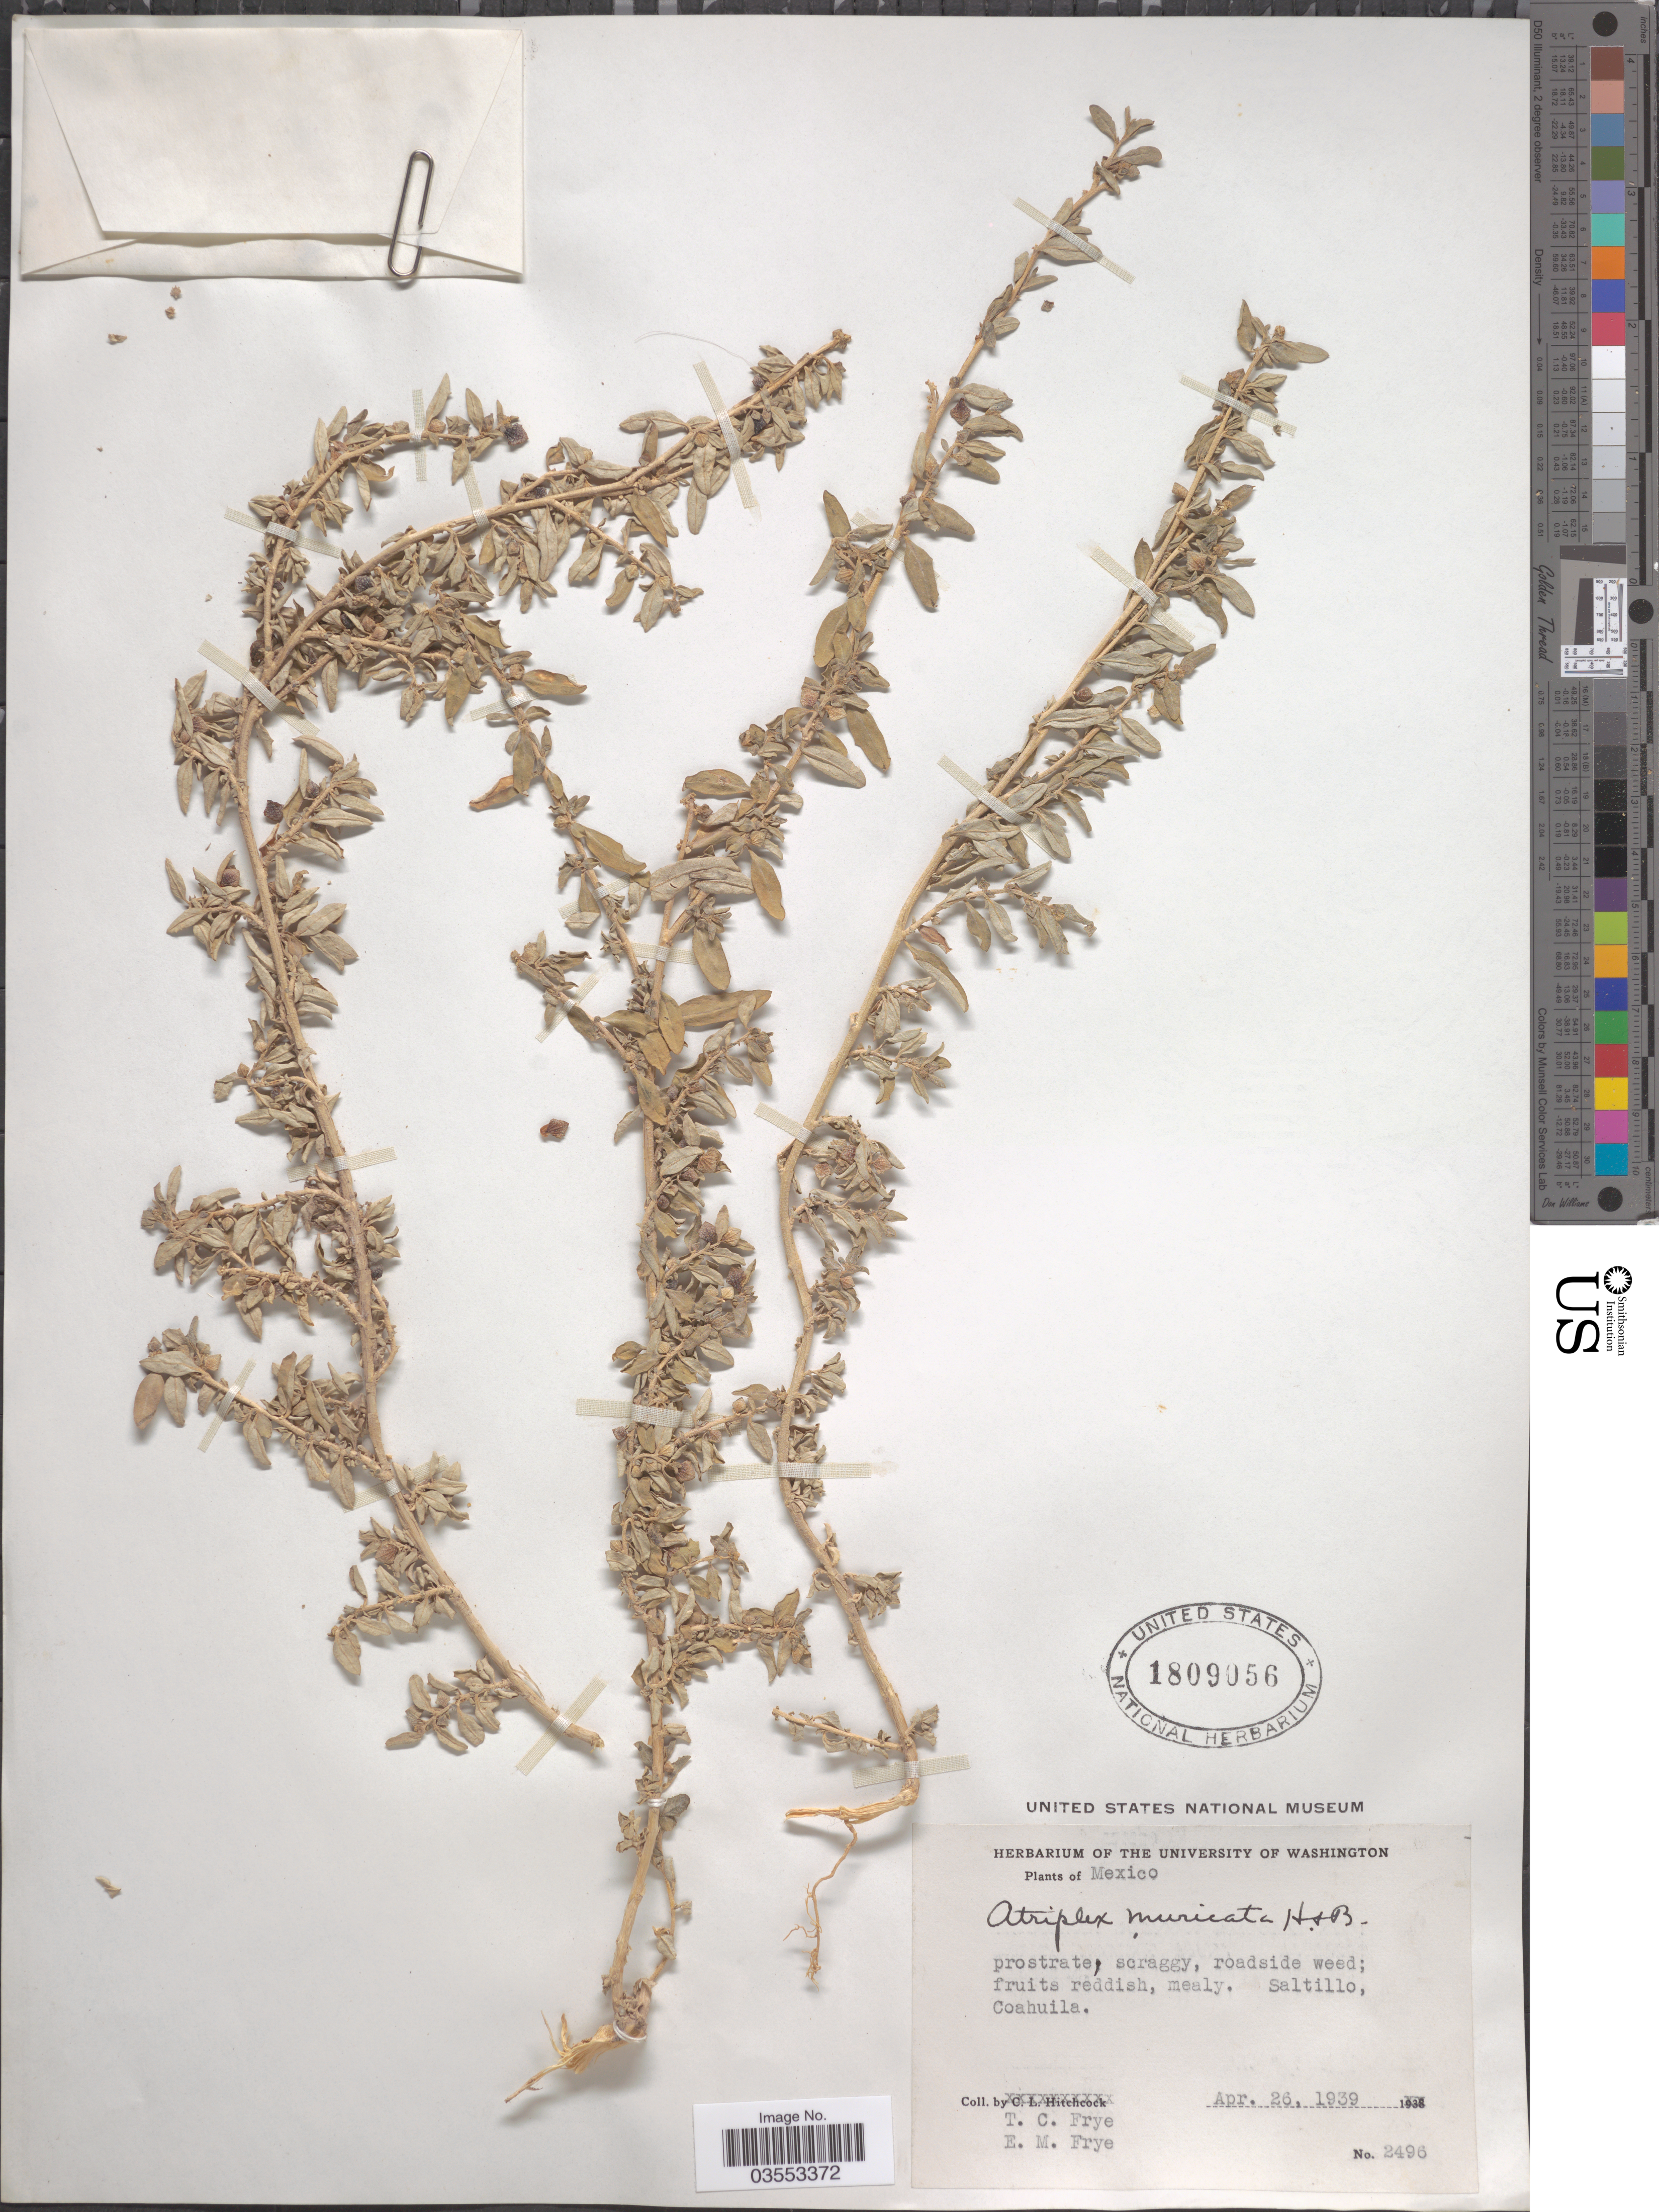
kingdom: Plantae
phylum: Tracheophyta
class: Magnoliopsida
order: Caryophyllales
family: Amaranthaceae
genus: Atriplex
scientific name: Atriplex muricata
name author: Humb. & Bonpl. ex Willd.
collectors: T. C. Frye & E. Frye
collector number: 2496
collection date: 1939-04-26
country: Mexico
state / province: Coahuila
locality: Saltillo.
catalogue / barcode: US 1809056